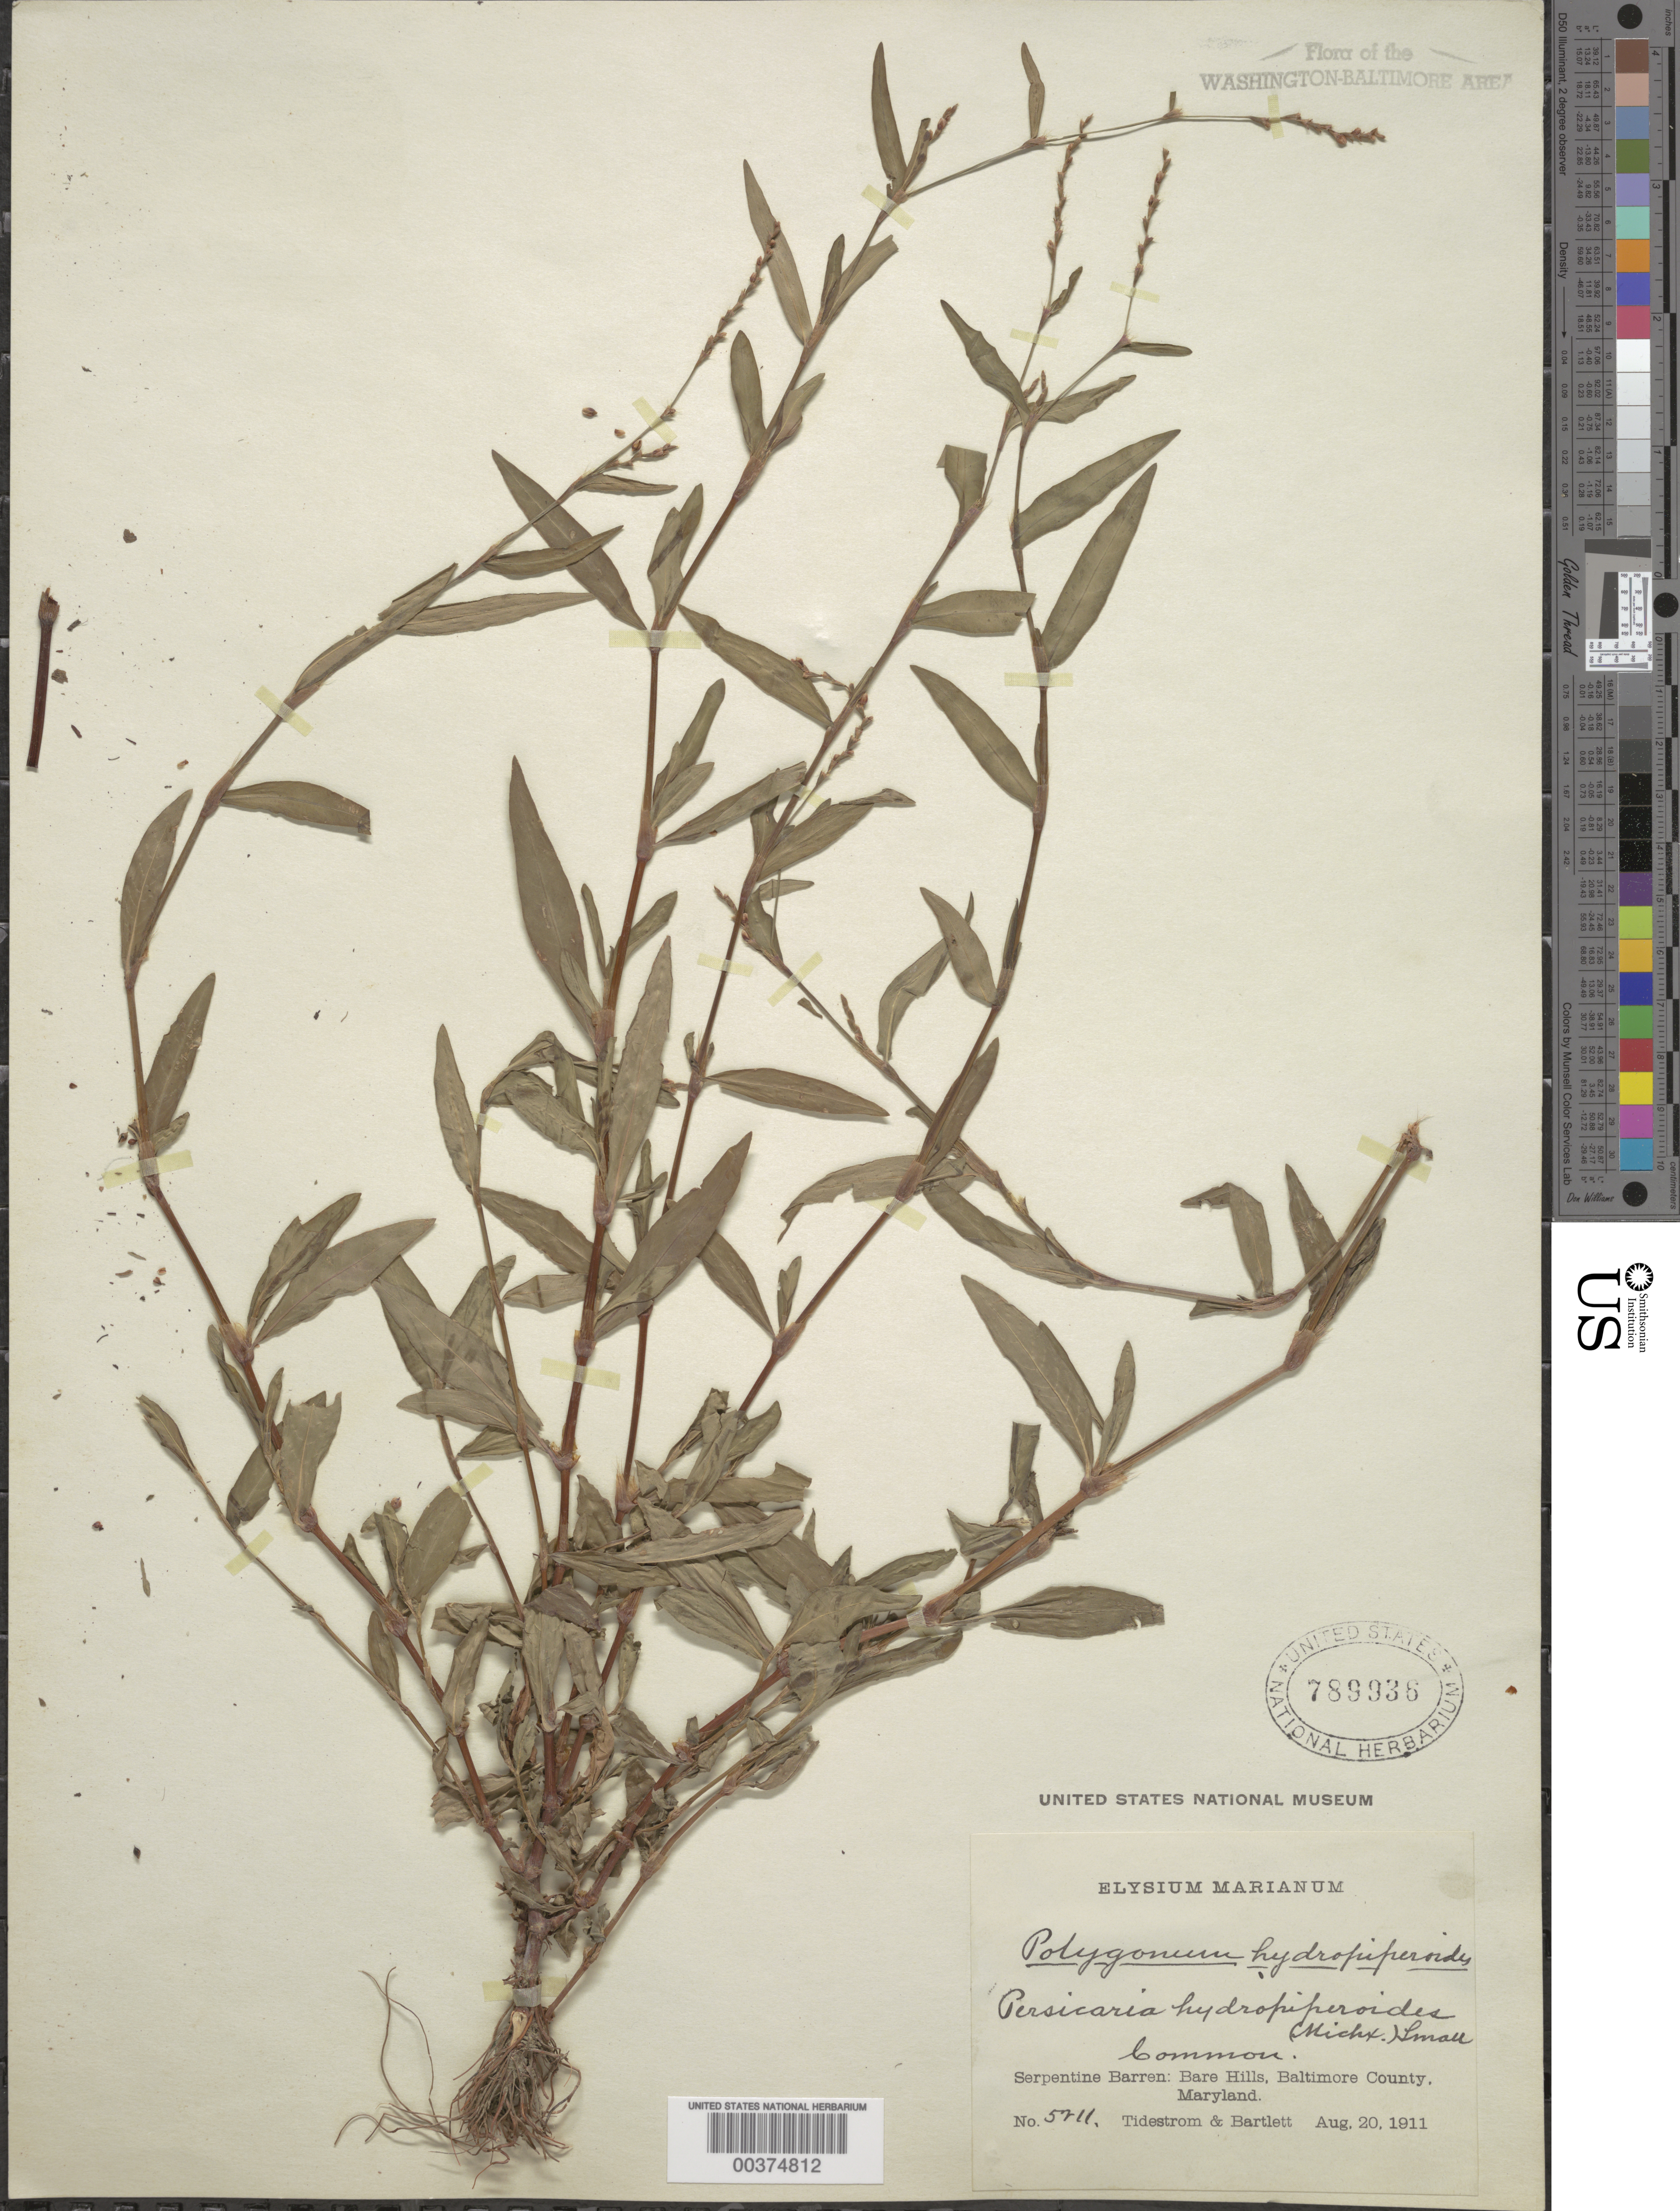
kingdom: Plantae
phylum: Tracheophyta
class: Magnoliopsida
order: Caryophyllales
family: Polygonaceae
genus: Persicaria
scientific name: Persicaria punctata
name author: (Elliott) Small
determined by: Atha, D. E.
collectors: I. F. Tidestrom & Bartlett, --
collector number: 5211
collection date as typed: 20 Aug 1911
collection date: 1911-08-20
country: United States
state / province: Maryland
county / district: Baltimore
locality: Bare Hills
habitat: Pine woods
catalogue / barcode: US 789936